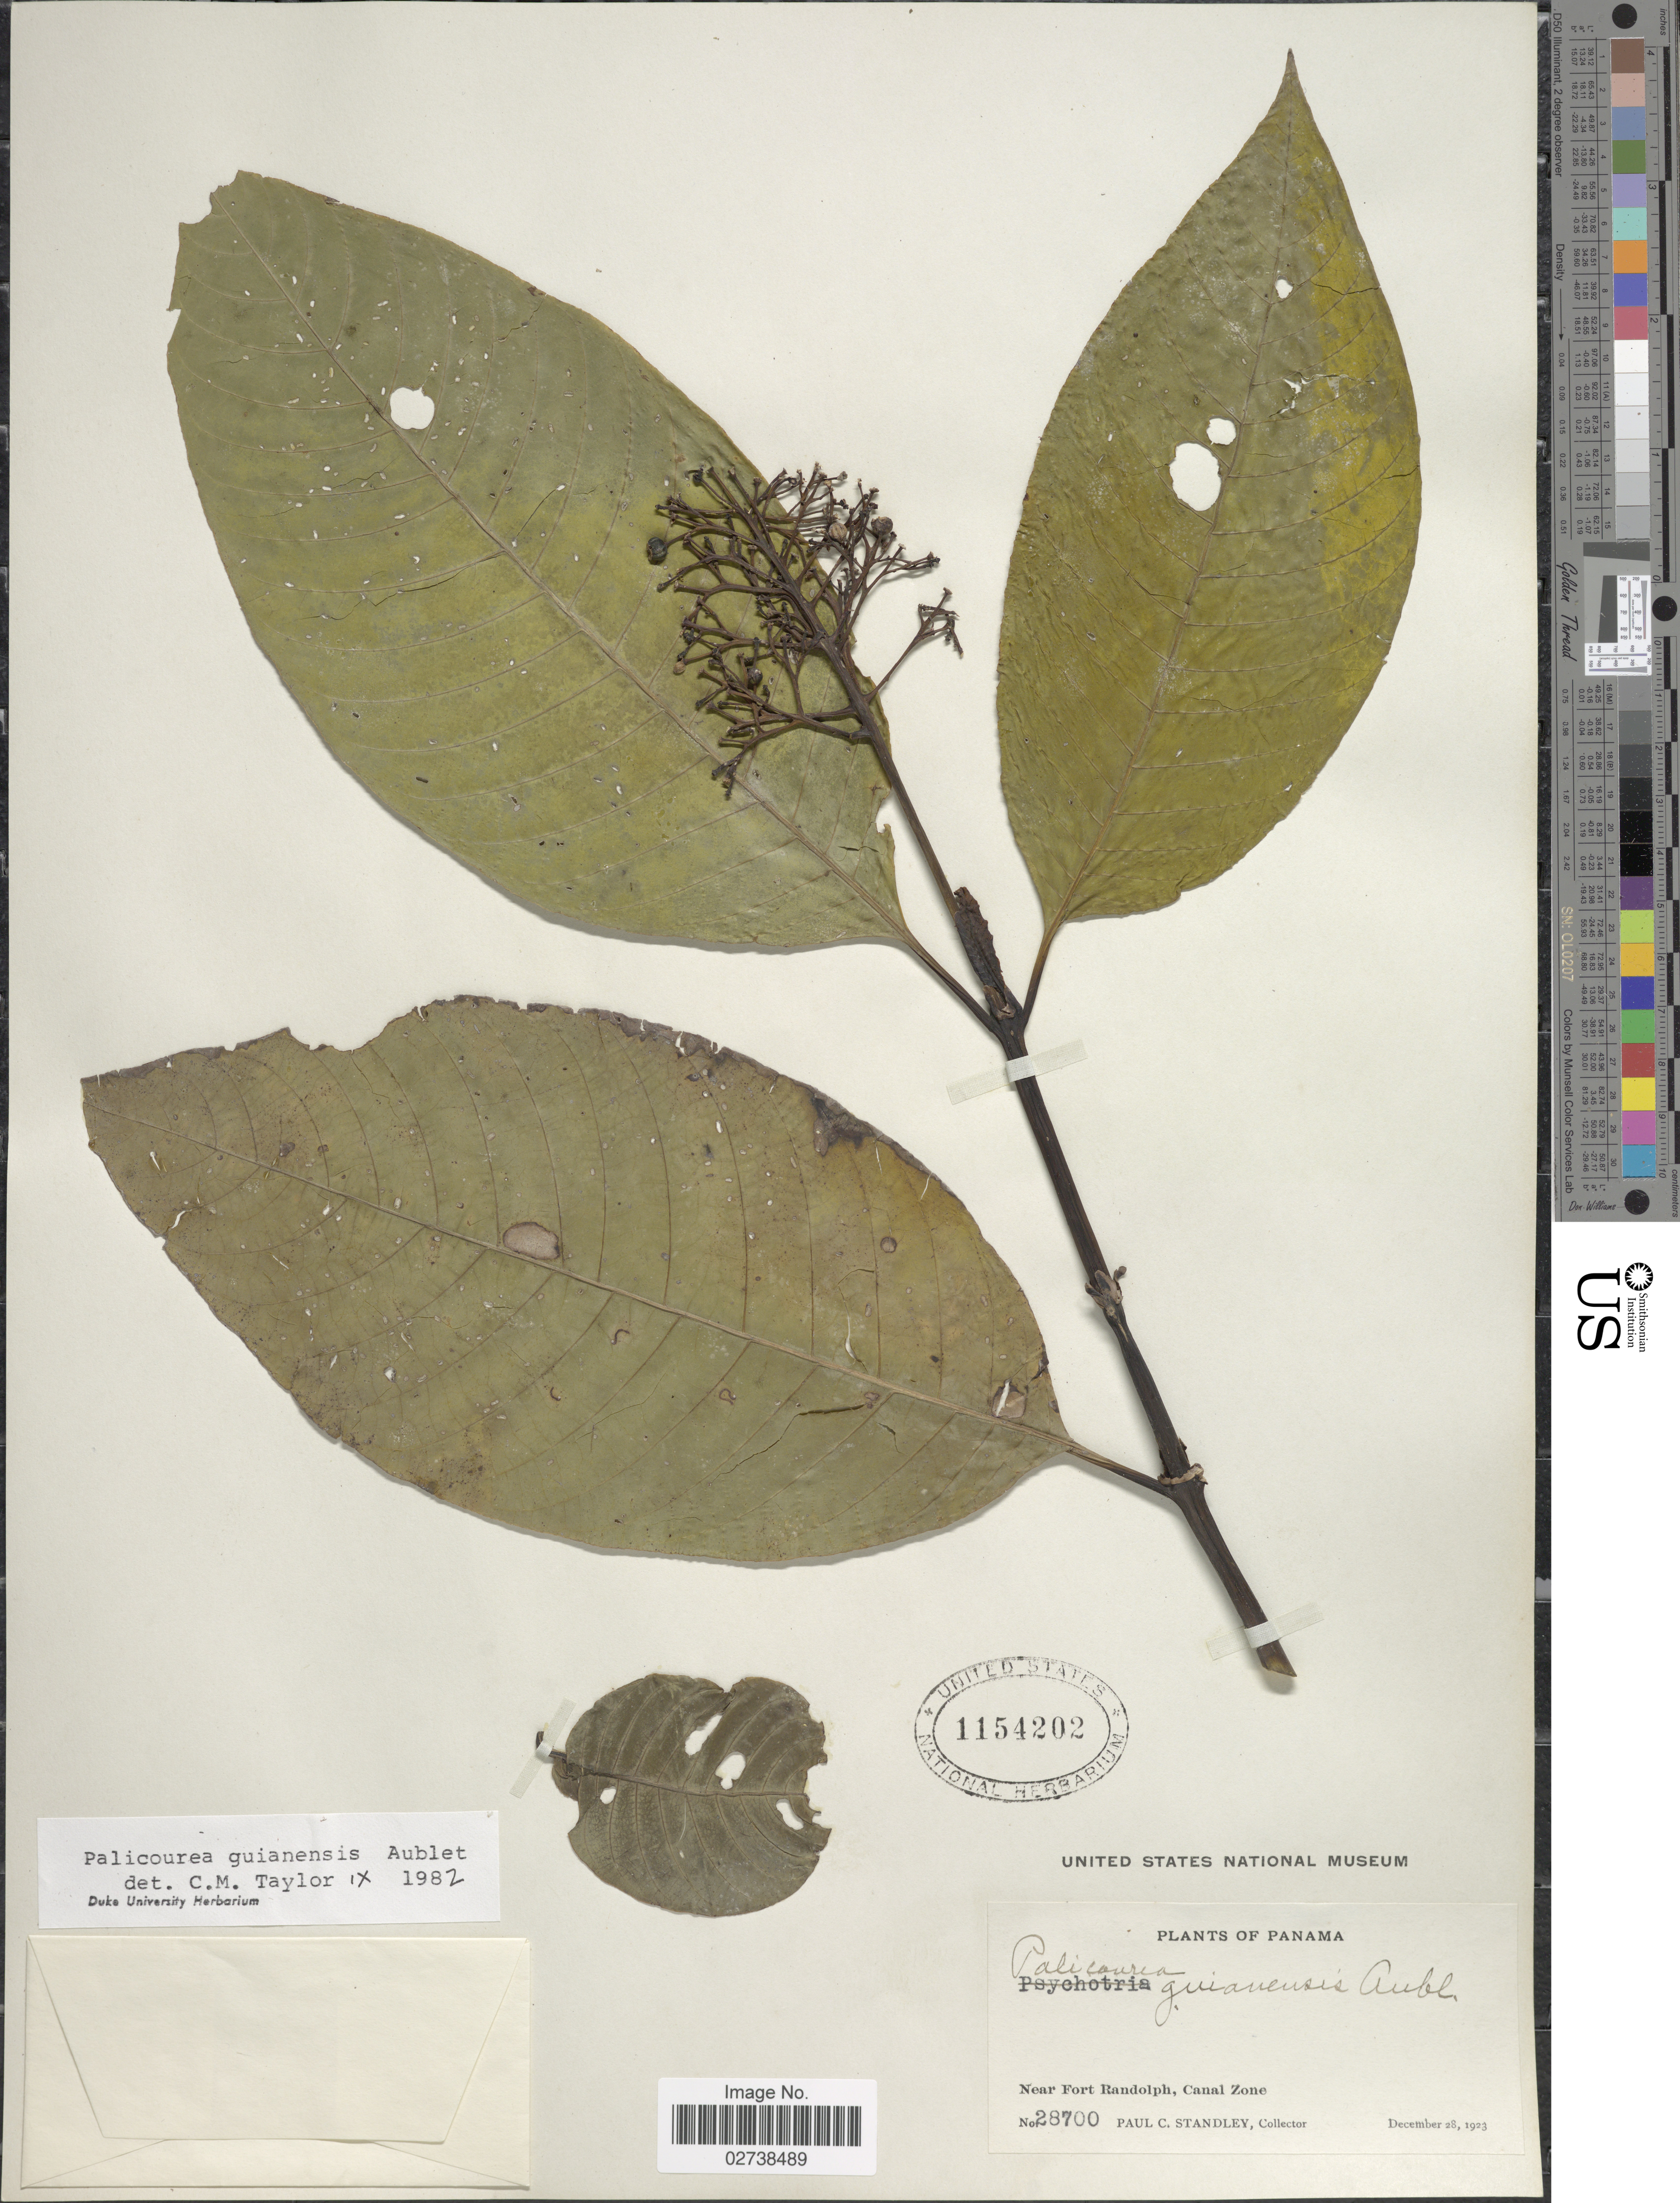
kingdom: Plantae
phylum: Tracheophyta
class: Magnoliopsida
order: Gentianales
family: Rubiaceae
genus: Palicourea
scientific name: Palicourea guianensis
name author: Aubl.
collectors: P. C. Standley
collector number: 28700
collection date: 1923-12-28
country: Panama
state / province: Colón / Panamá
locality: Near Fort Randolph, Canal Zone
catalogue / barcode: US 1154202